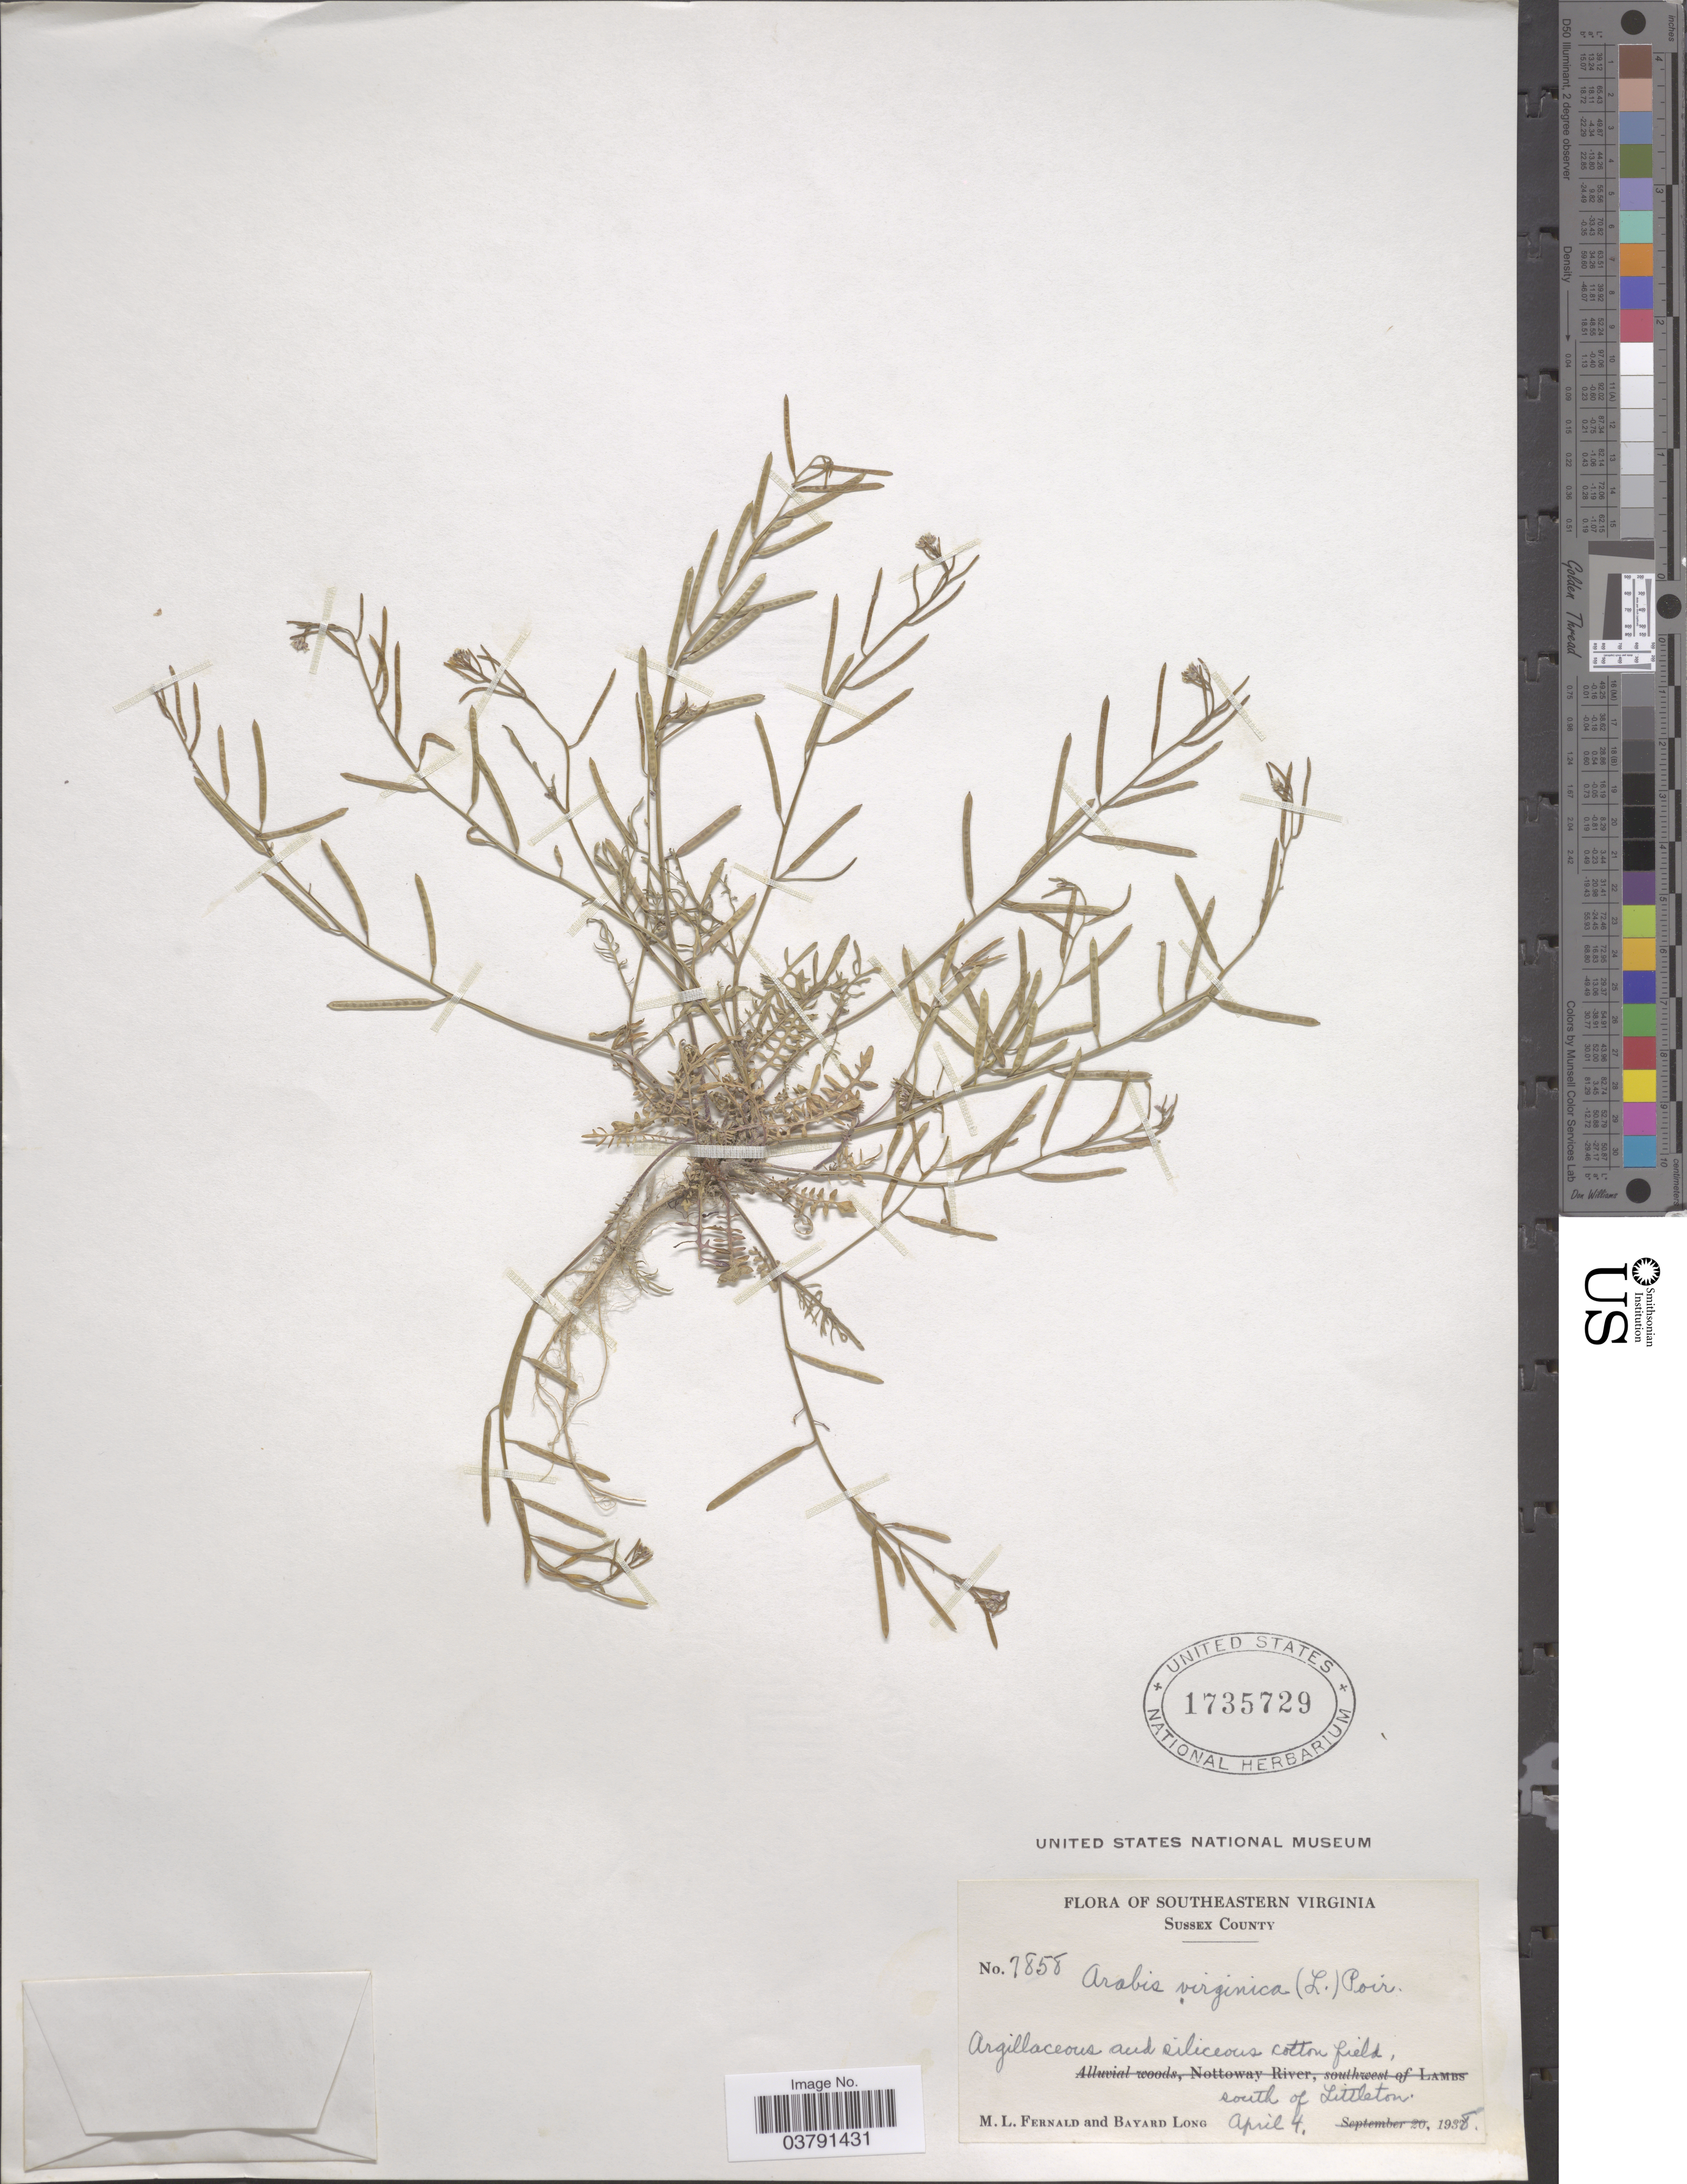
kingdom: Plantae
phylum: Tracheophyta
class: Magnoliopsida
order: Brassicales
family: Brassicaceae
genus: Planodes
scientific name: Planodes virginicum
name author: (L.) Greene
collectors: M. L. Fernald & B. Long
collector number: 7858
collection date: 1938-04-04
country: United States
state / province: Virginia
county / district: Sussex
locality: Southeastern Virginia. Sussex County. South of Littleton.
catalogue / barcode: US 1735729